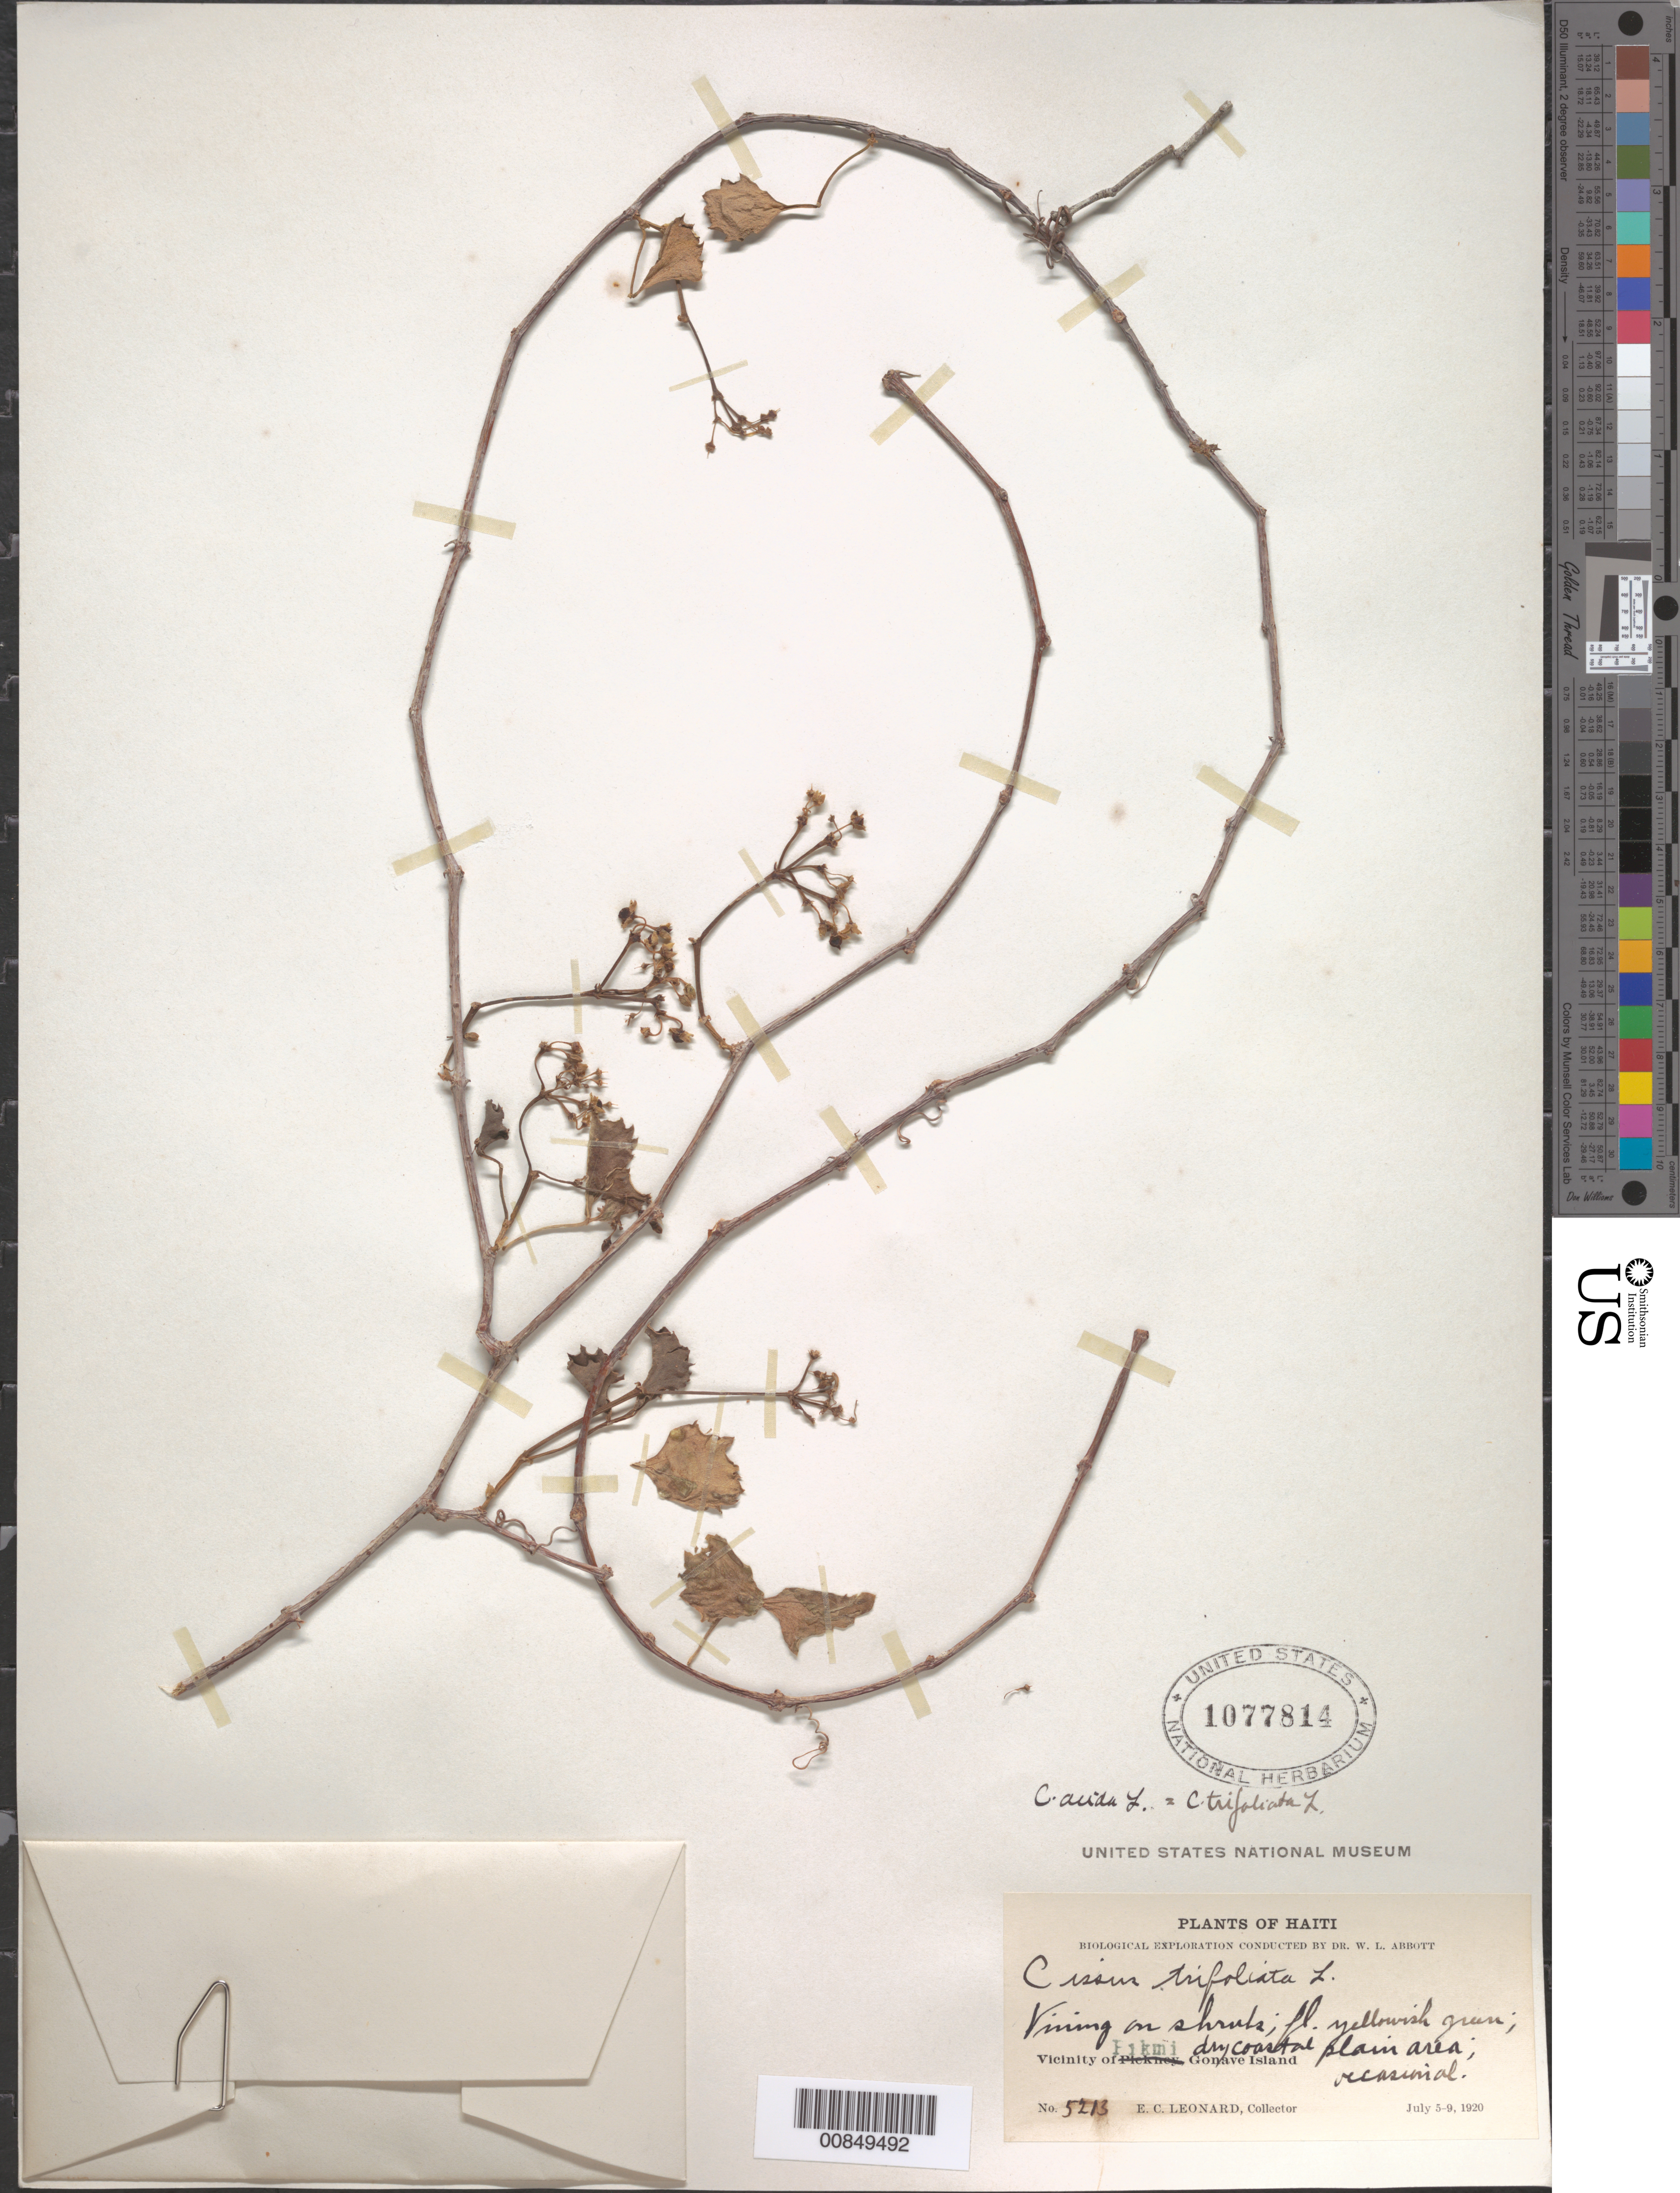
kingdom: Plantae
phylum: Tracheophyta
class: Magnoliopsida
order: Vitales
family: Vitaceae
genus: Cissus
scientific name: Cissus trifoliata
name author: (L.) L.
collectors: E. C. Leonard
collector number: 5213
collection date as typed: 05 Jul 1920 to 09 Jul 1920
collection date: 1920-07-05/1920-07-09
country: Haiti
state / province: Ouest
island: Île de la Gonâve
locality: Vicinity of Pikmi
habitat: On shrubs in dry coastal plain area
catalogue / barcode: US 1077814